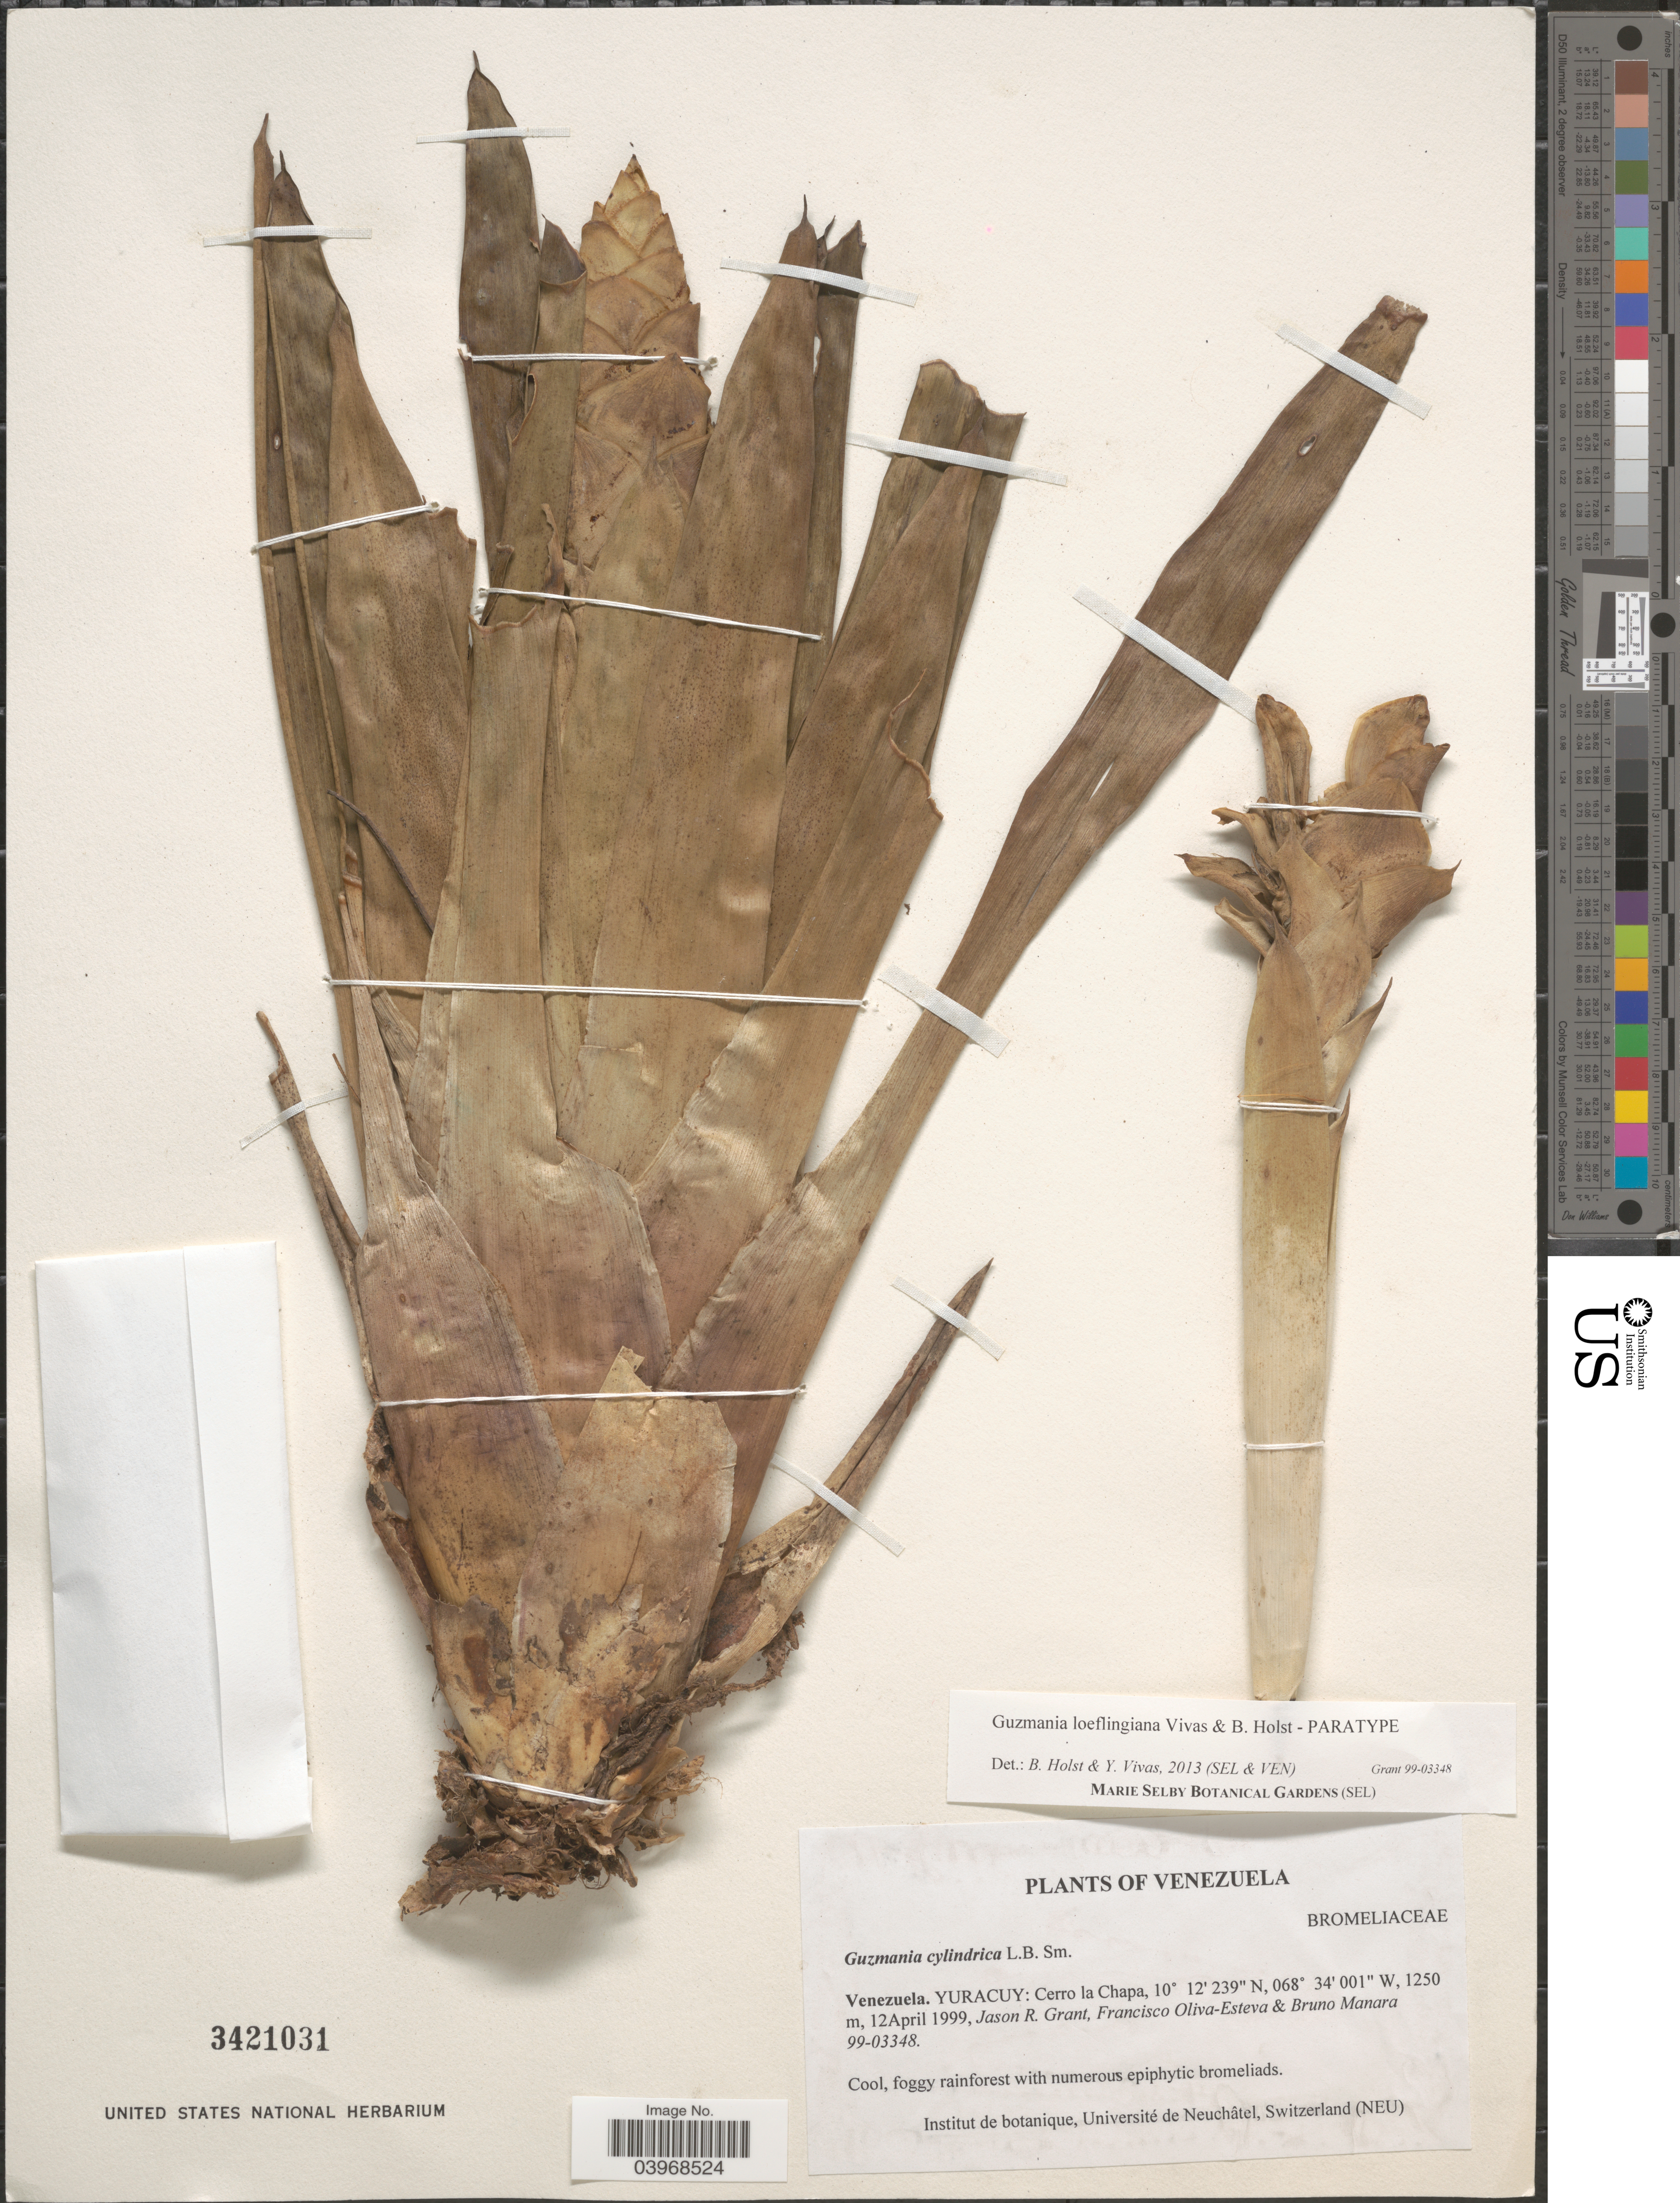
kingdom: Plantae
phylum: Tracheophyta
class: Liliopsida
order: Poales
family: Bromeliaceae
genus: Guzmania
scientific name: Guzmania loeflingiana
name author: Vivas & B. Holst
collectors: J. R. Grant, F. Oliva-Esteva & B. Manara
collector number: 99-03348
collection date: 1999-04-12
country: Venezuela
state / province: Yaracuy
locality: Yuracuy: Cerro la Chapa.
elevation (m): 1250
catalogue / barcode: US 3421031